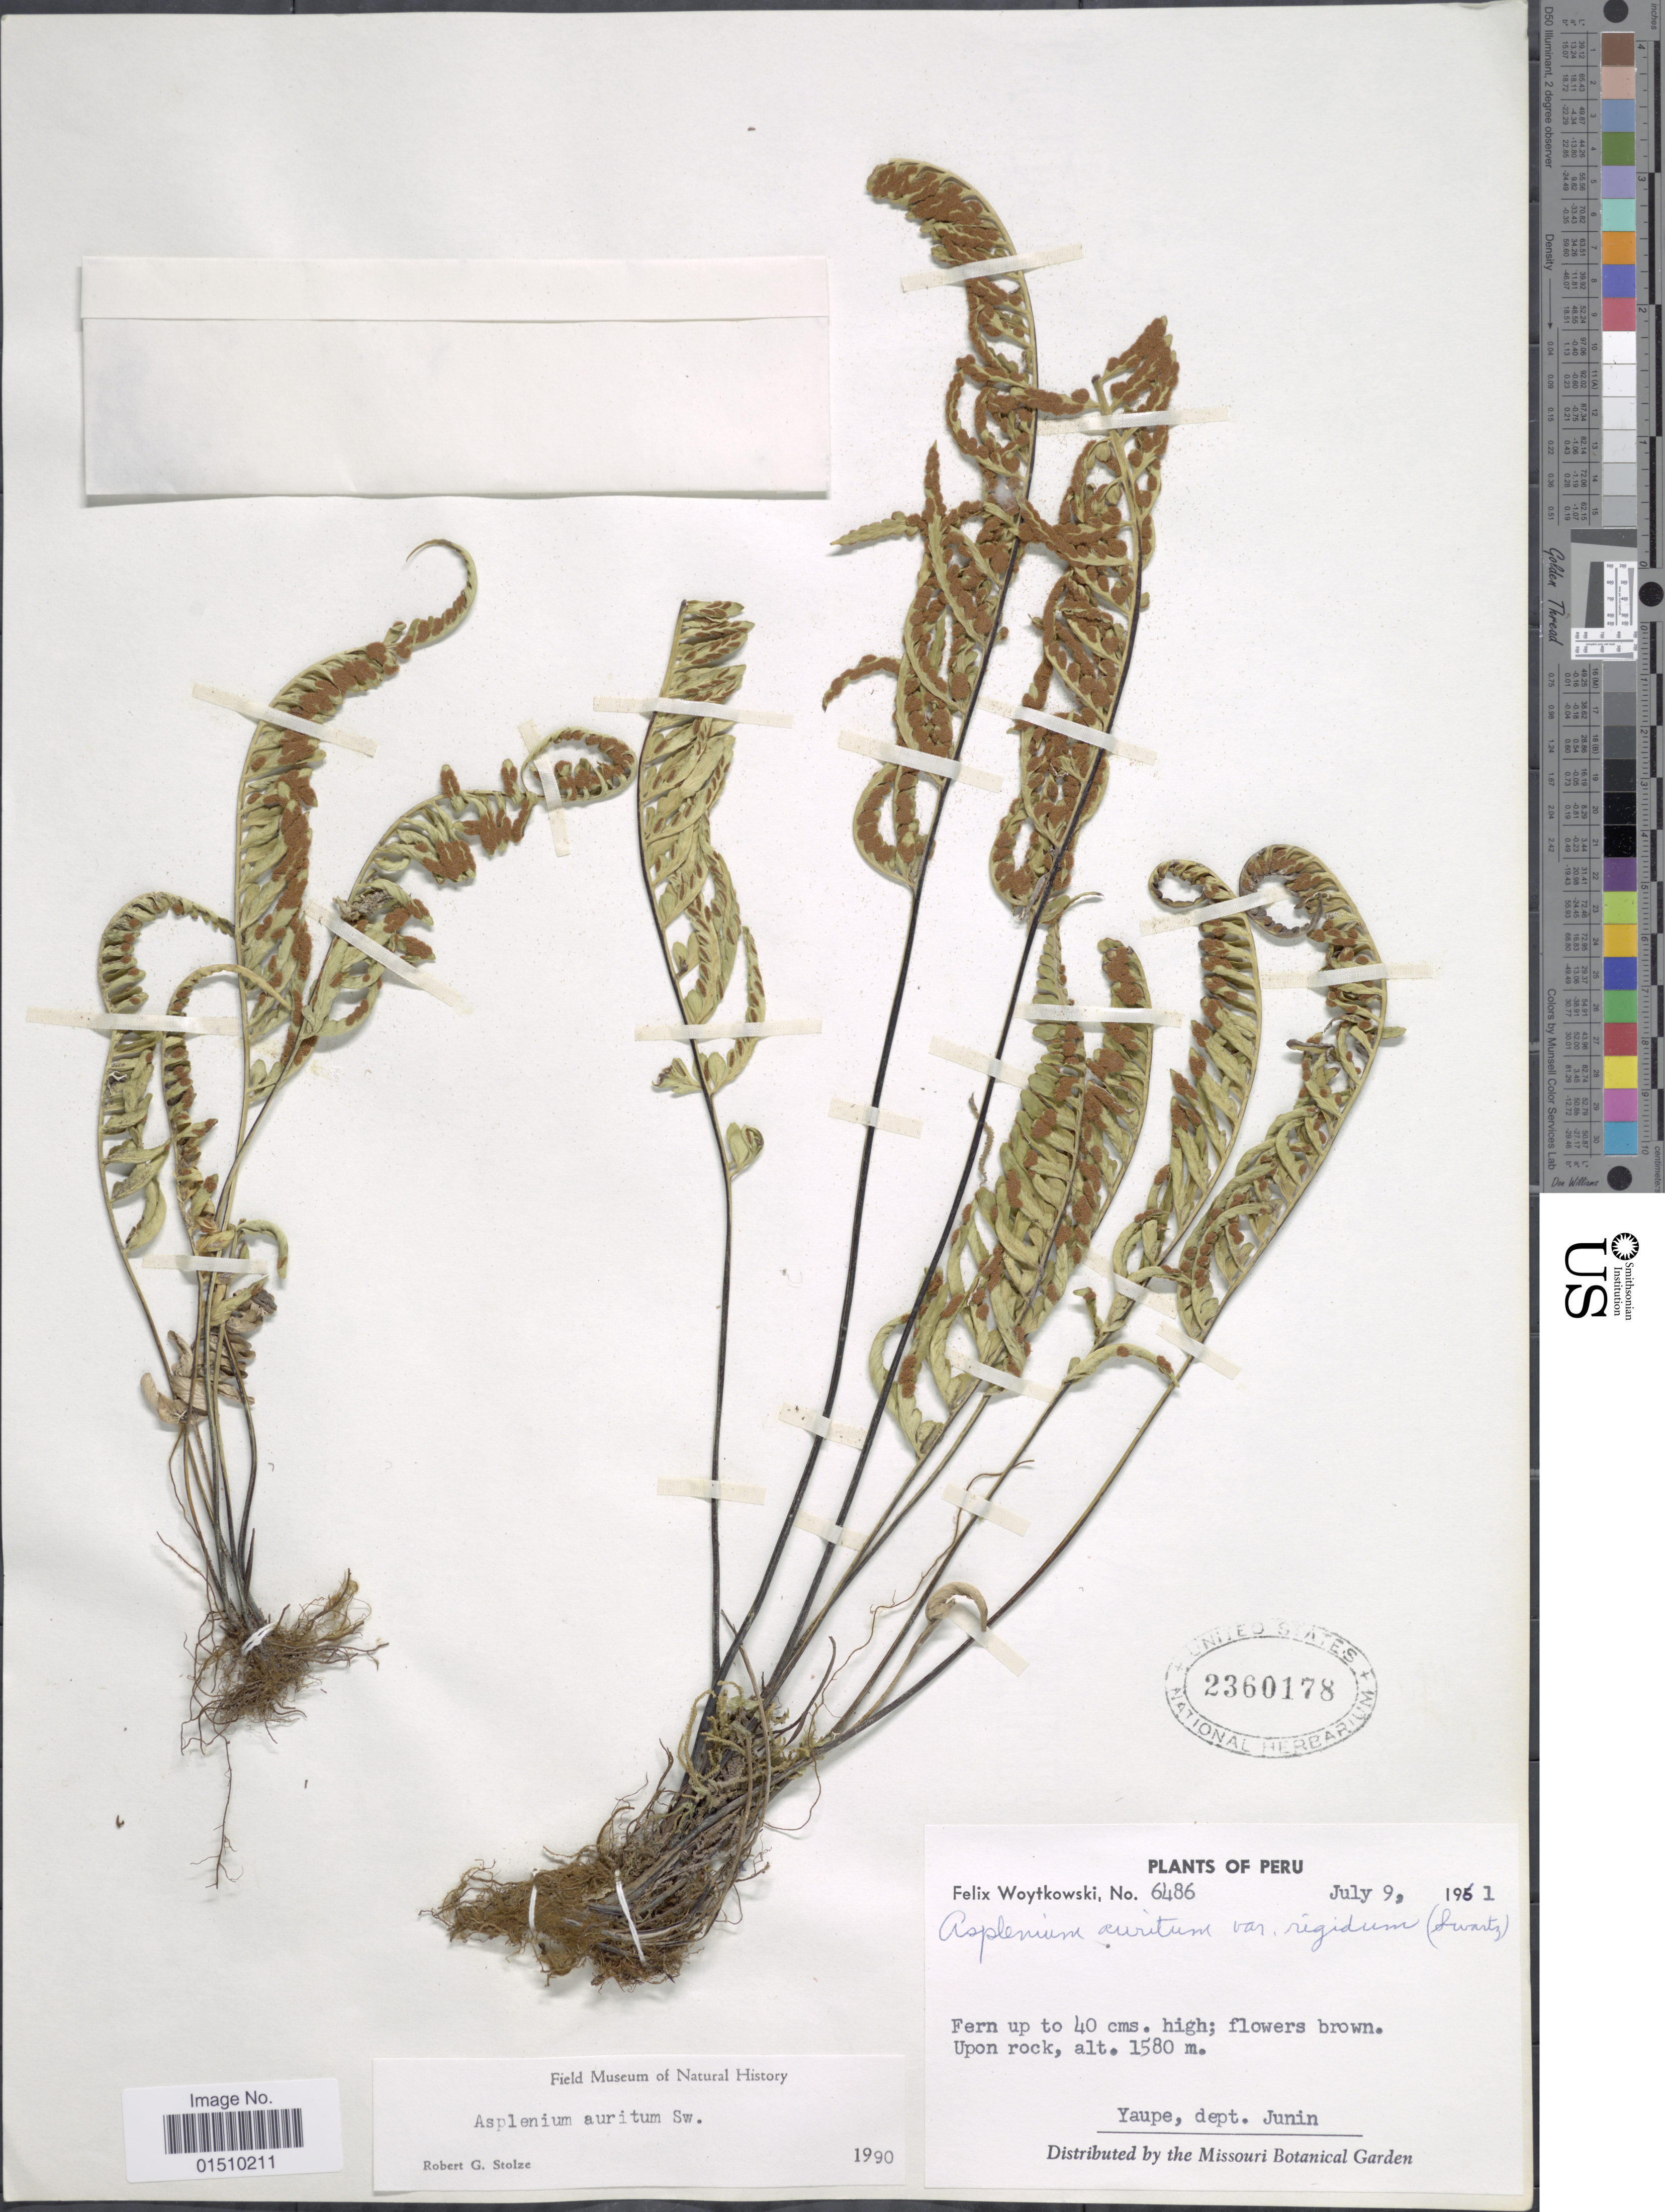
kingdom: Plantae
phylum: Tracheophyta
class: Polypodiopsida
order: Polypodiales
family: Aspleniaceae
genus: Asplenium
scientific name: Asplenium auritum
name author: Sw.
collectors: F. Woytkowski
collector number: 6486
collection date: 1961-07-09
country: Peru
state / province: Junín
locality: Peru, Yaupe, dept. Junin.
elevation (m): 1580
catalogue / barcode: US 2360178